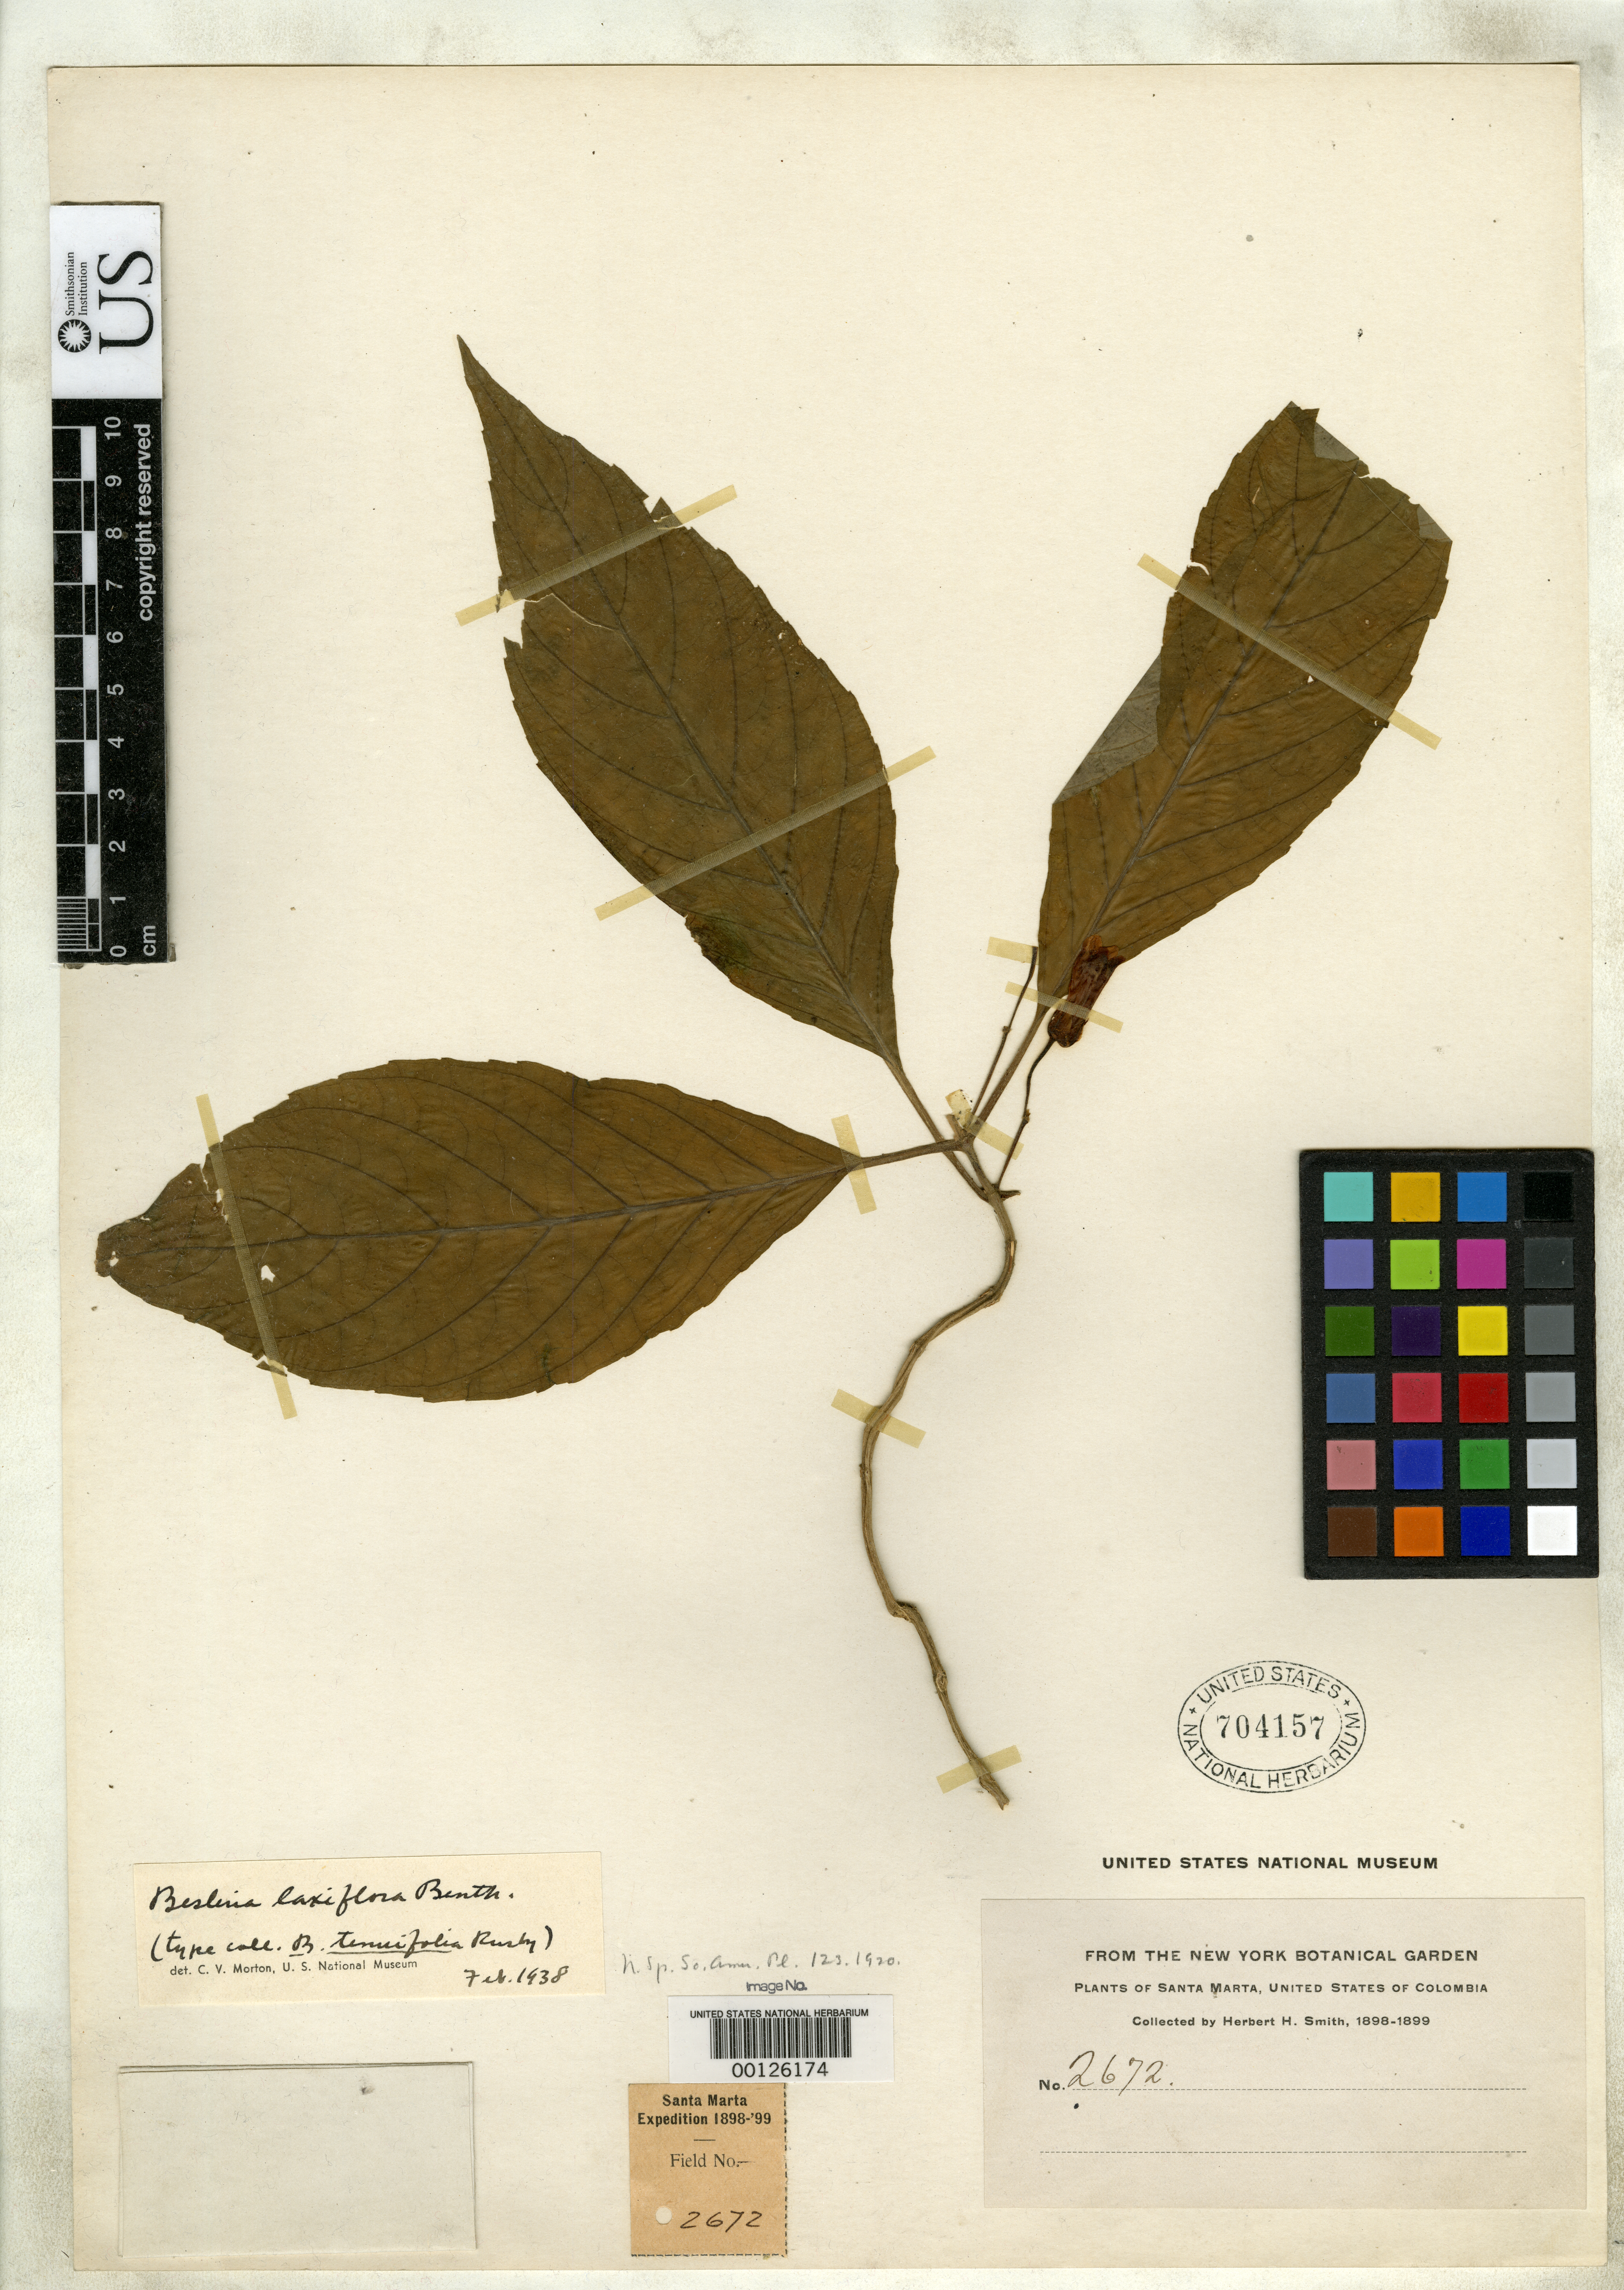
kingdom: Plantae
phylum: Tracheophyta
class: Magnoliopsida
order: Lamiales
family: Gesneriaceae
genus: Besleria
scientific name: Besleria tenuifolia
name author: Rusby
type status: Isotype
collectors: Herbert H. Smith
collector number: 2672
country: Colombia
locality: Near coast of San Diego.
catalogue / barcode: US 704157